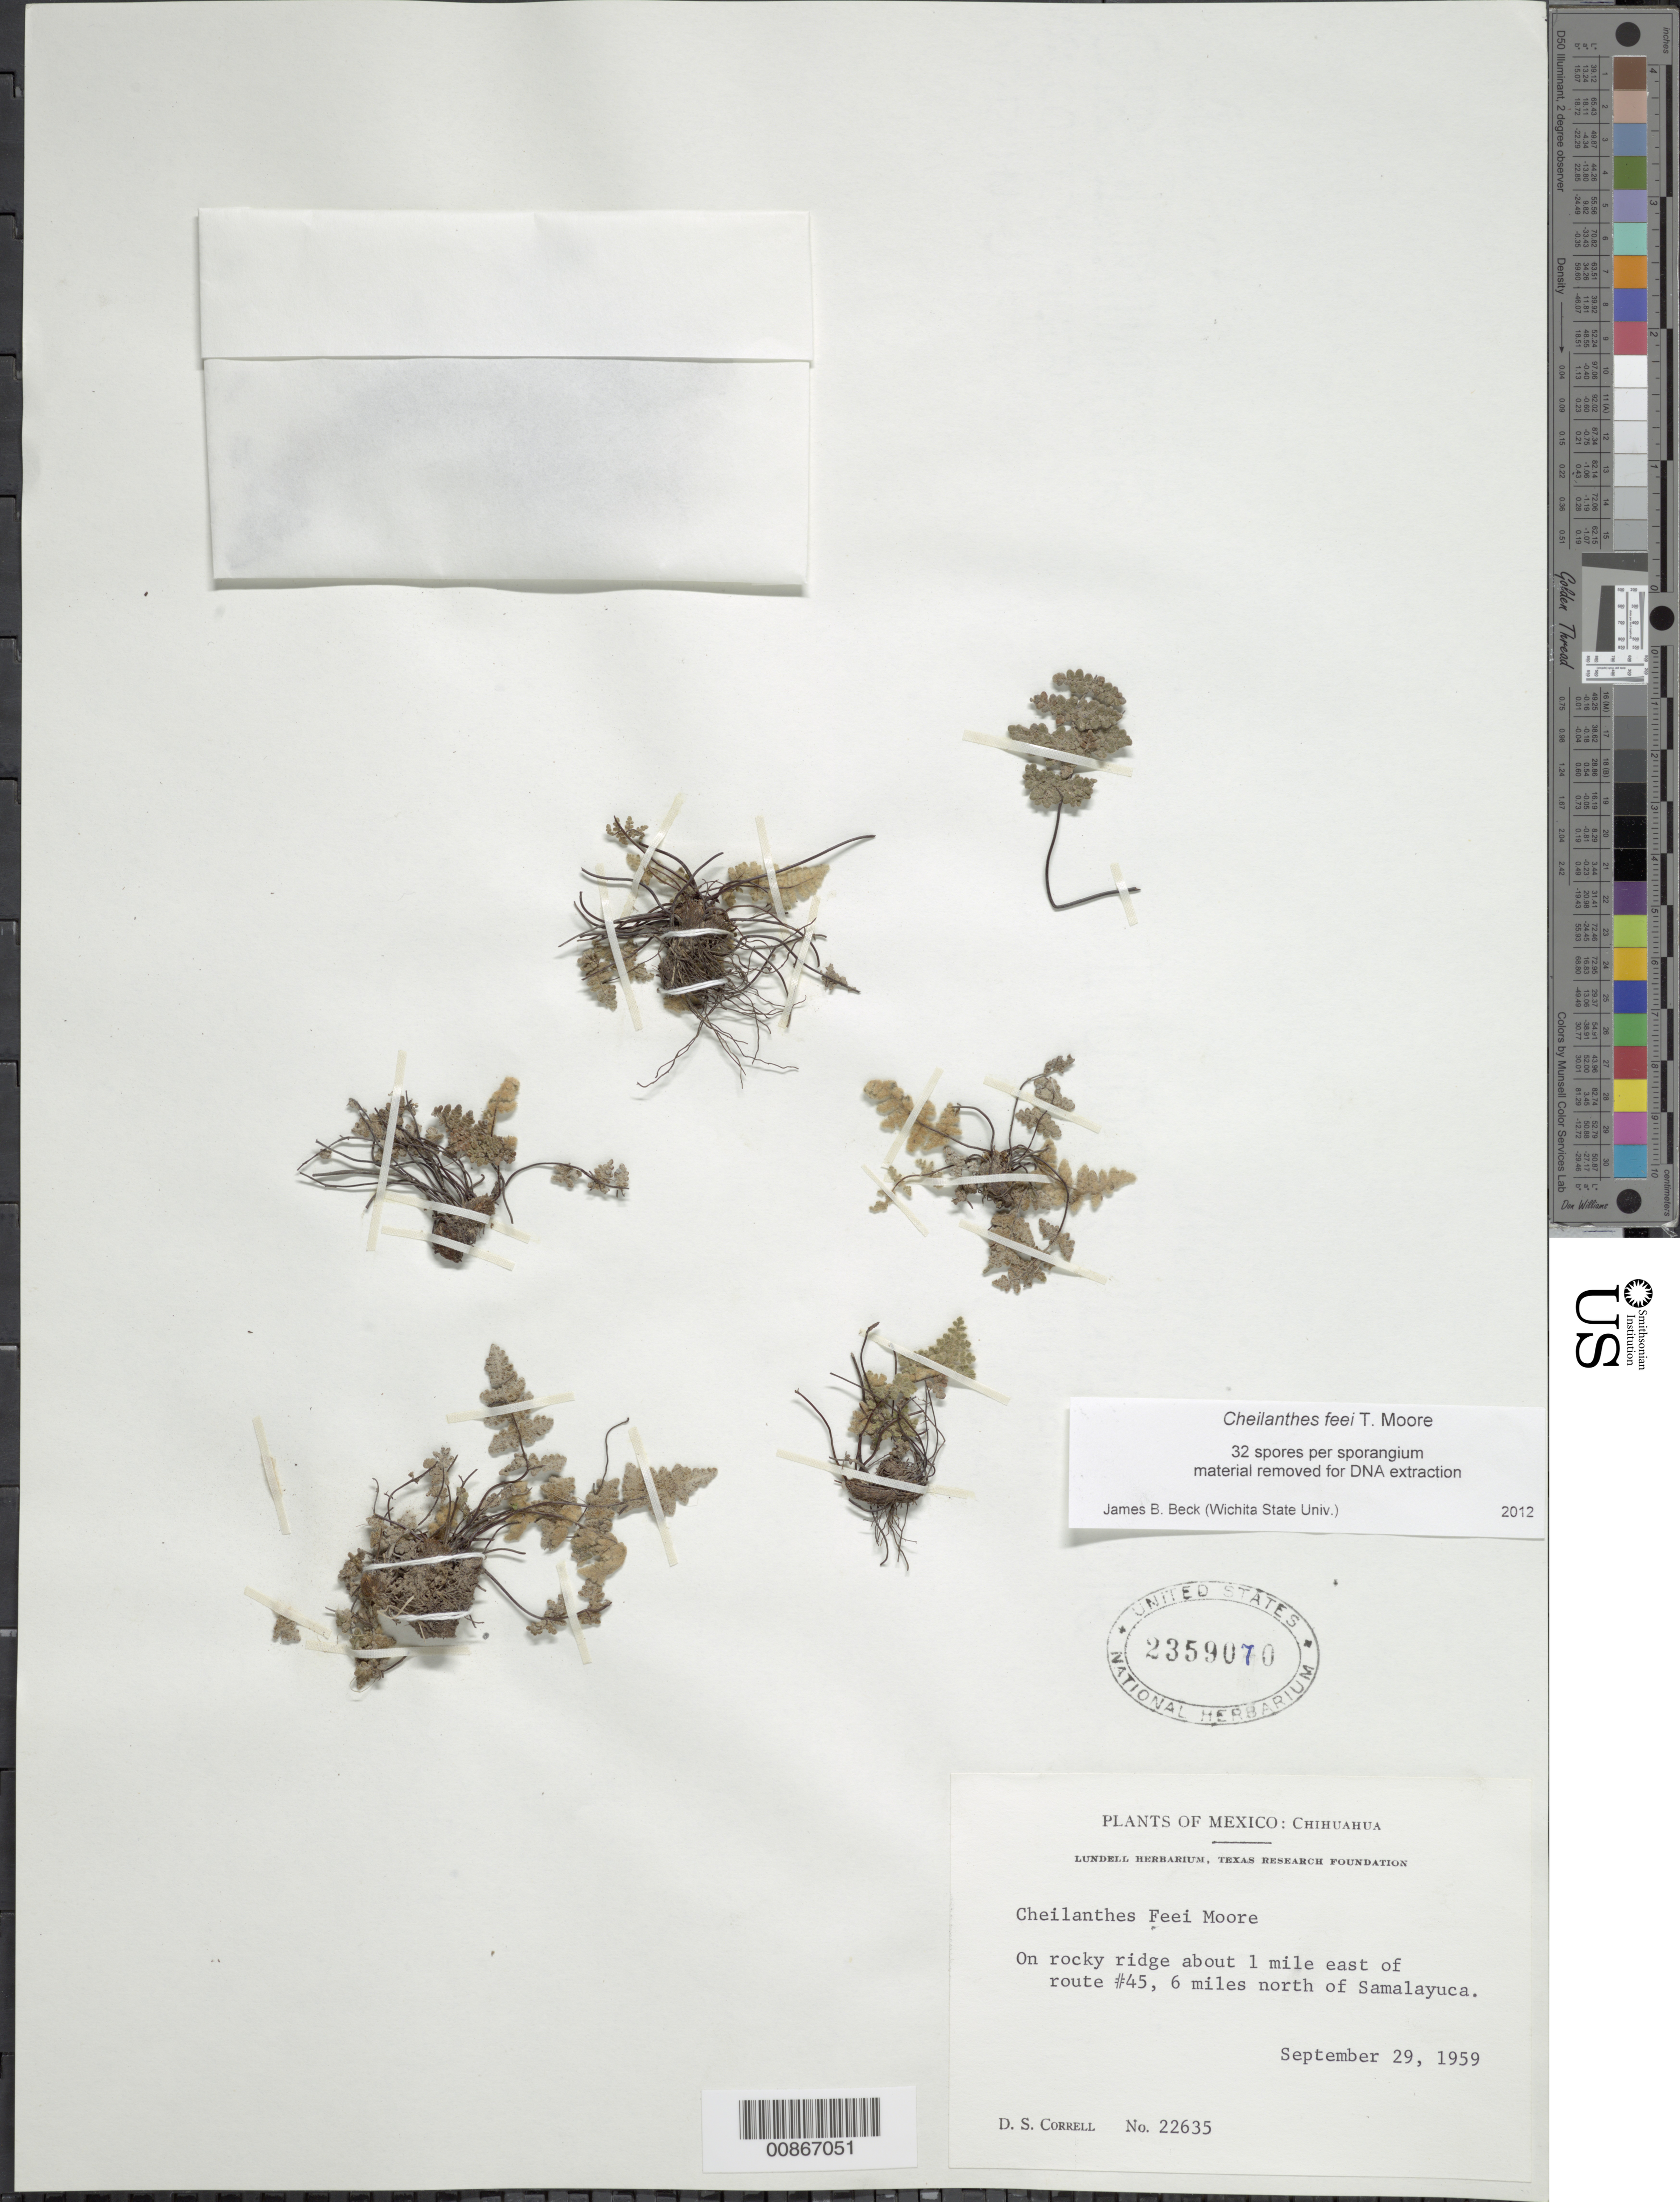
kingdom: Plantae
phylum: Tracheophyta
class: Polypodiopsida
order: Polypodiales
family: Pteridaceae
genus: Cheilanthes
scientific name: Cheilanthes gracilis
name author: (Fée) Mett. ex Riehl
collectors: D. S. Correll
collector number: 22635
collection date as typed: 29 Sep 1959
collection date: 1959-09-29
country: Mexico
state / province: Chihuahua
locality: About 1 mile east of route #45, 6 miles north of Samalayuca.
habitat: On rocky ridge.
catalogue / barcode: US 2359070